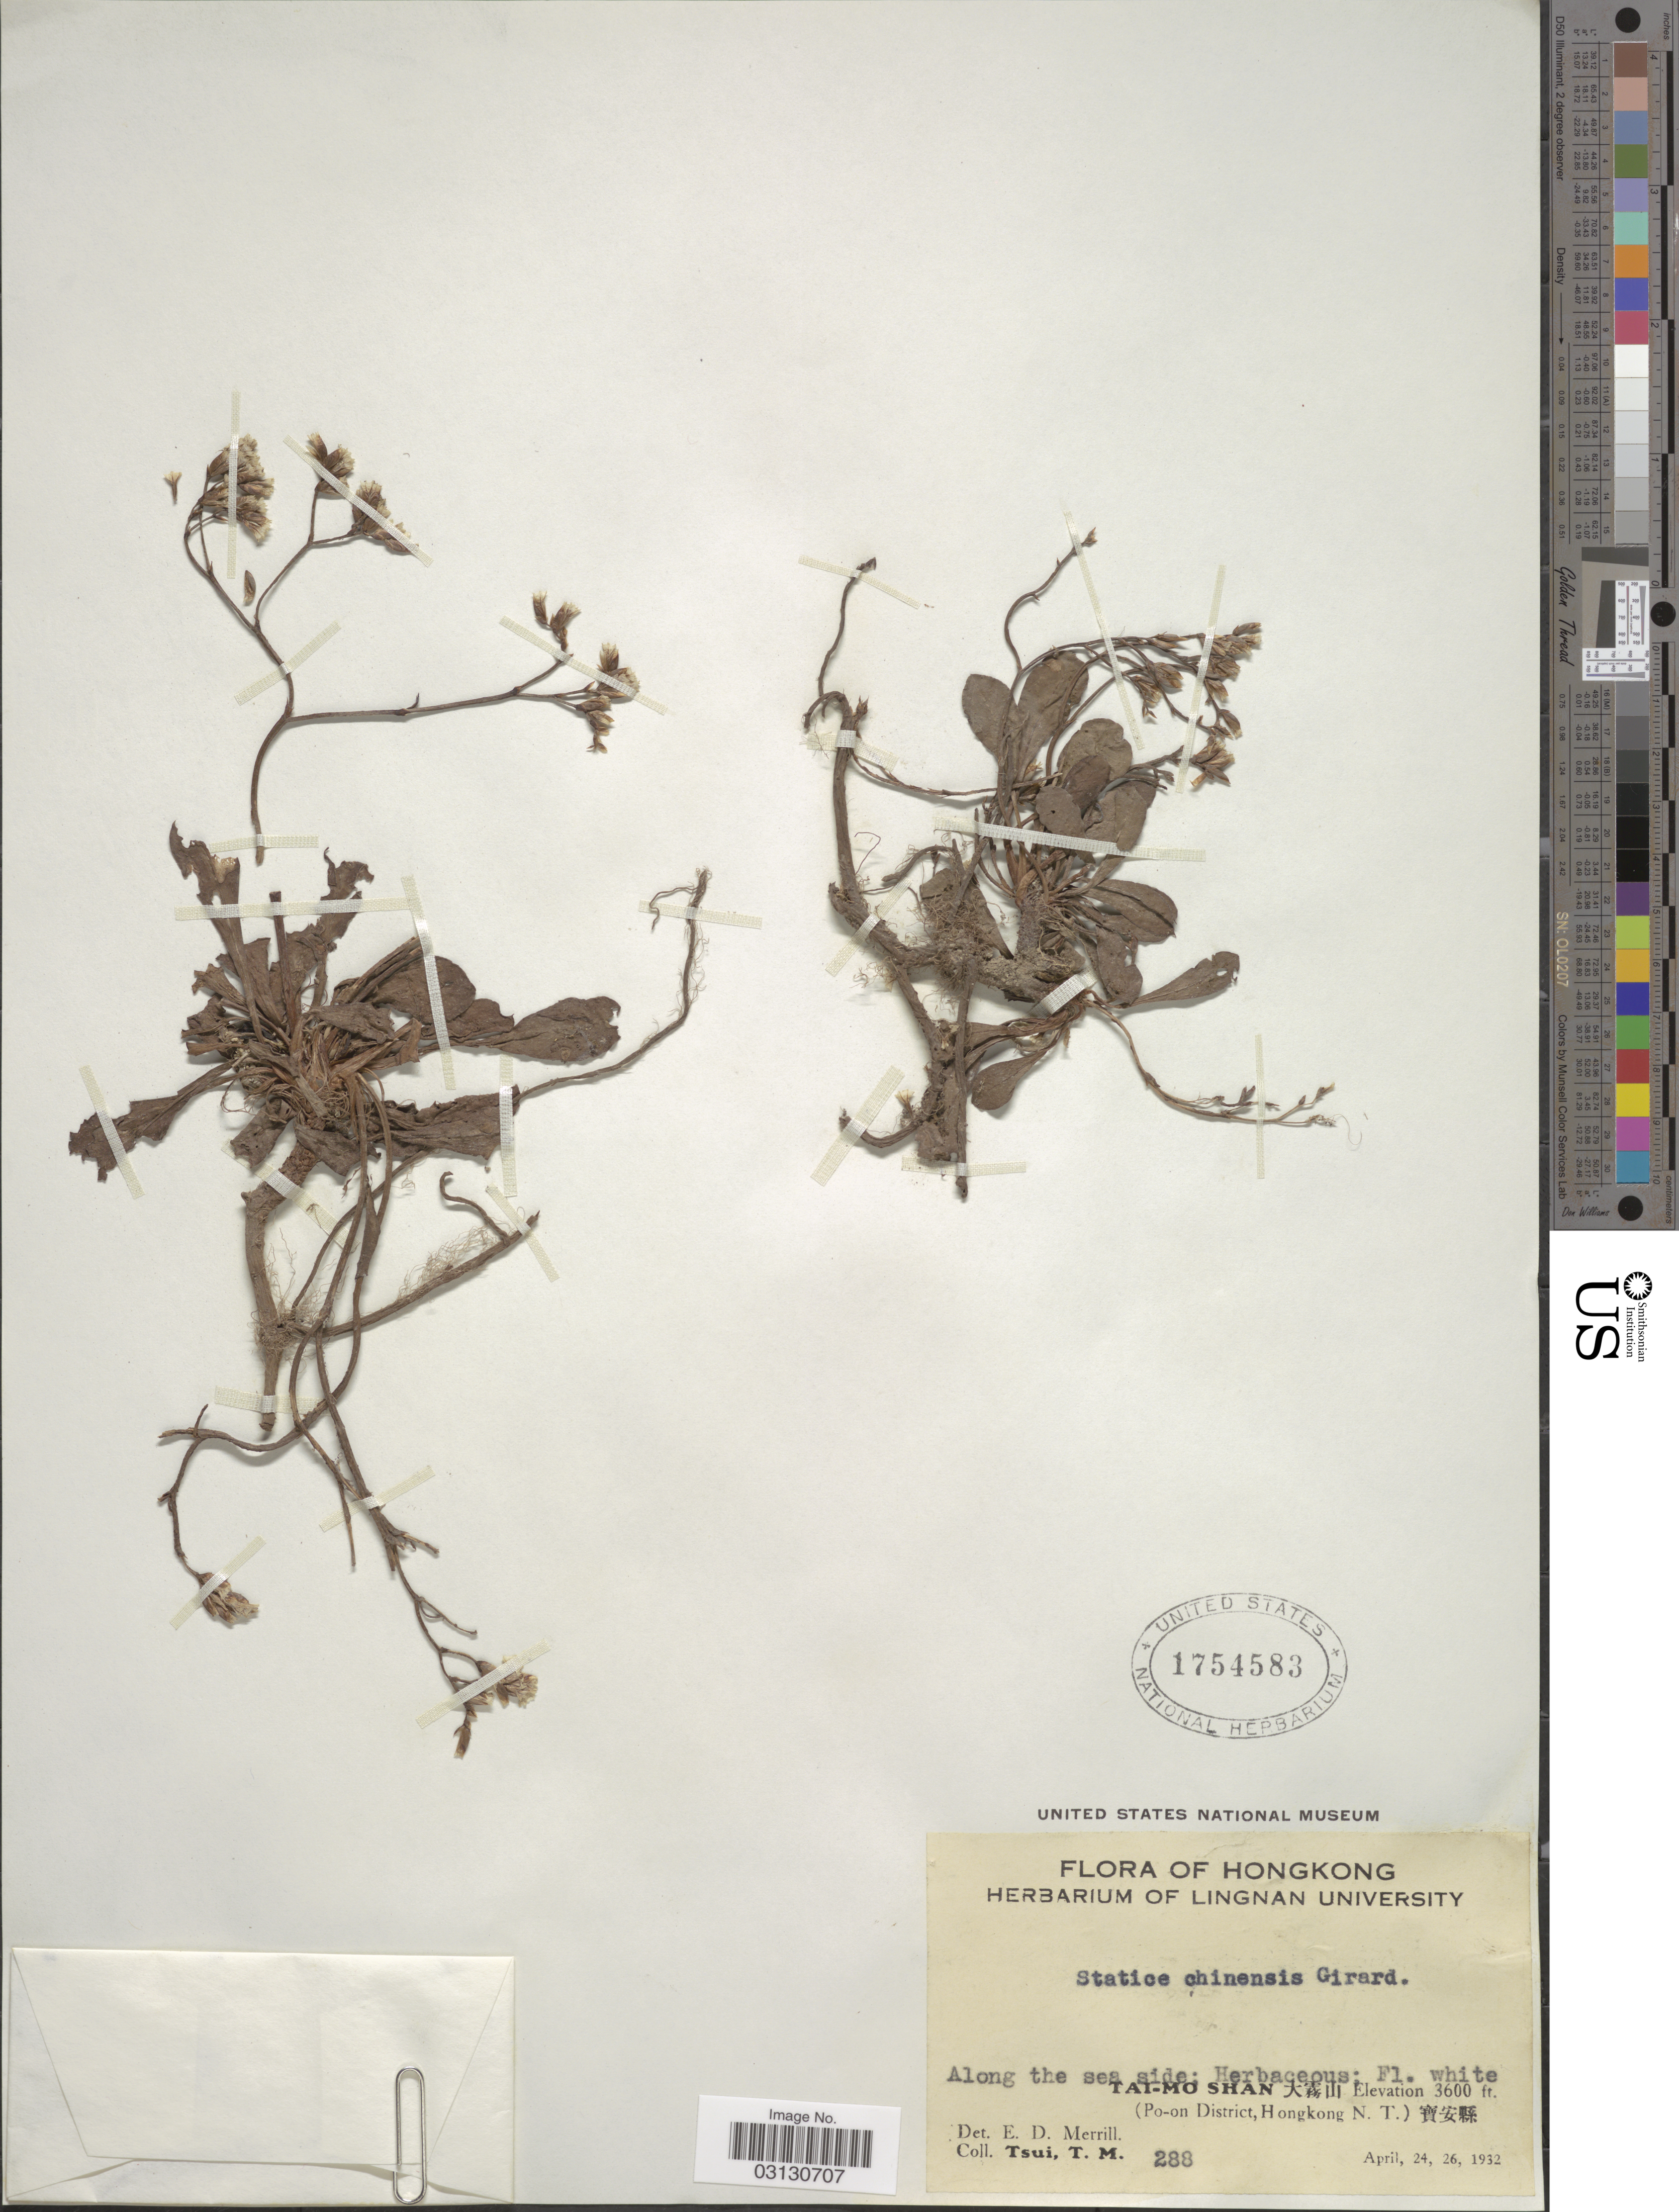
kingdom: Plantae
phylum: Tracheophyta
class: Magnoliopsida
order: Caryophyllales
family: Plumbaginaceae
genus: Limonium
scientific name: Limonium sinense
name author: (Girard) Kuntze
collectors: T. Tsui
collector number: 288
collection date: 1932-04-24/1932-04-26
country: China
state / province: Hong Kong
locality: Along the sea side, Tai-Mo Shan, (Po-on District, HongKong N. T.).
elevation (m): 1097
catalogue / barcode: US 1754583